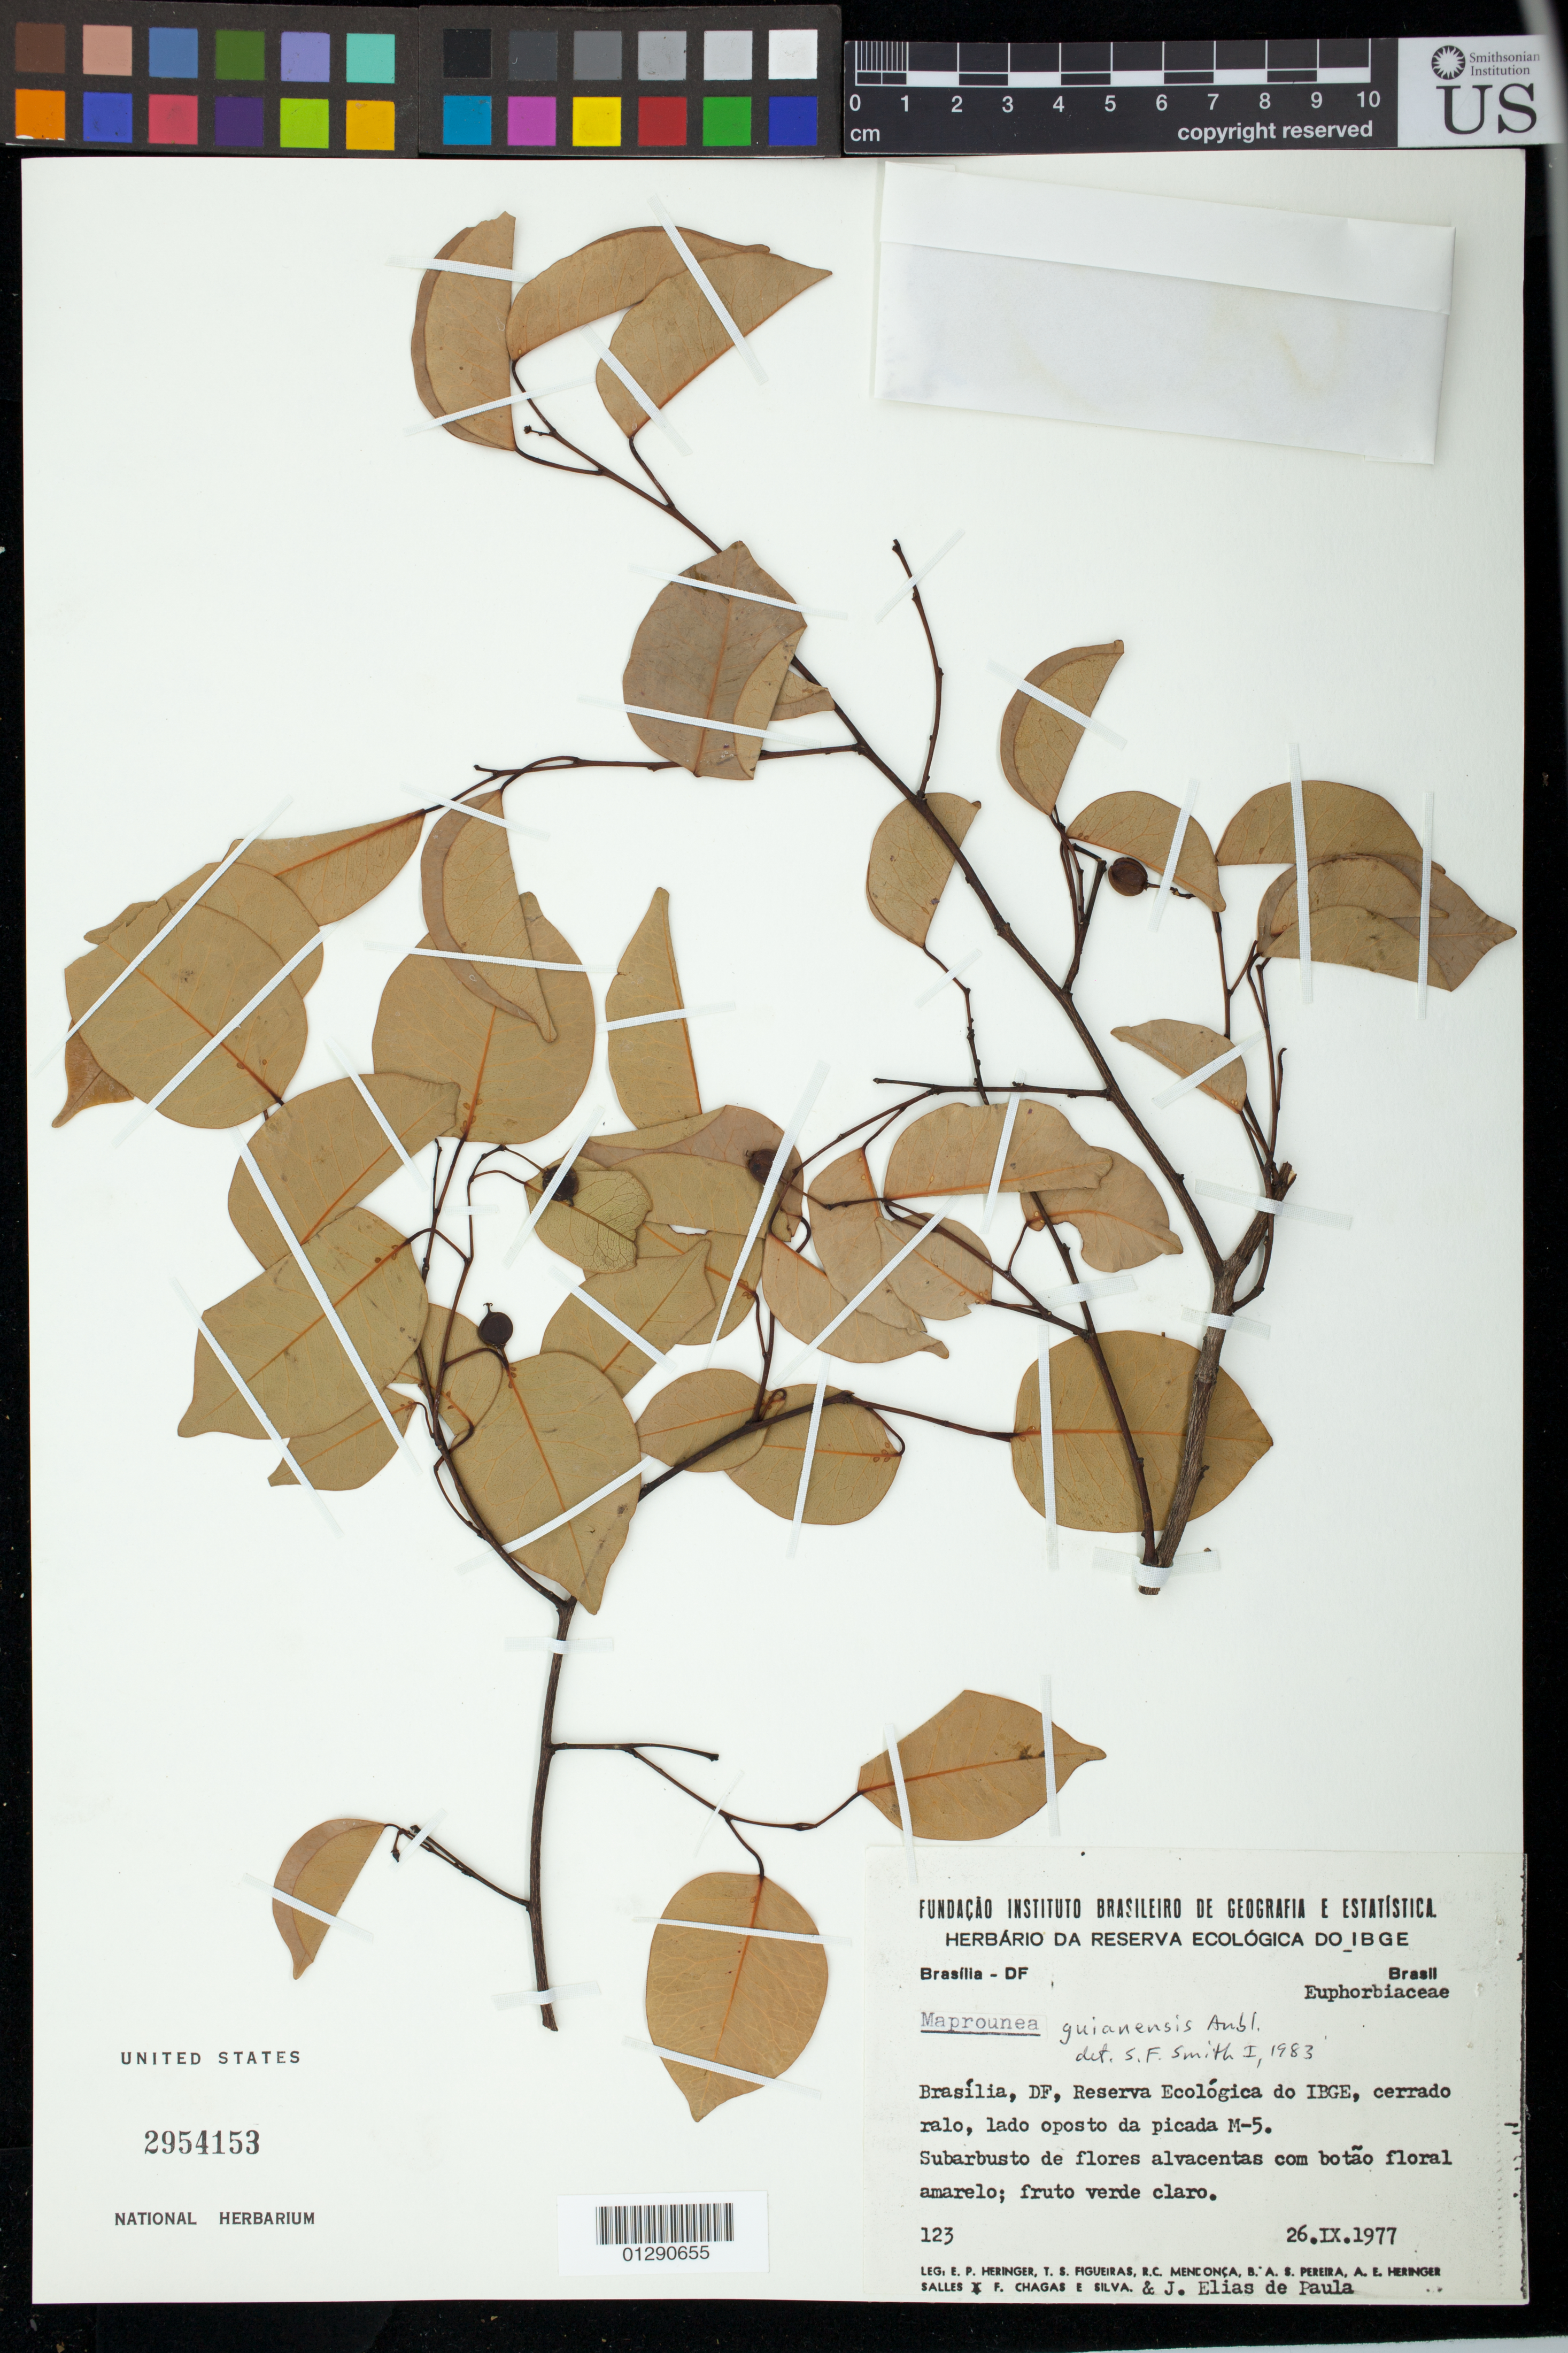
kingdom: Plantae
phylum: Tracheophyta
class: Magnoliopsida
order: Malpighiales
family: Euphorbiaceae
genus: Homalanthus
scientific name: Homalanthus macradenius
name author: Pax & K. Hoffm. in Engl.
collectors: C. O. Frake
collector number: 36043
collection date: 1957-09-25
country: Philippines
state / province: Zamboanga Peninsula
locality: Mindanao, Dikus. Zamboanga del Norte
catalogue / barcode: US 2277044